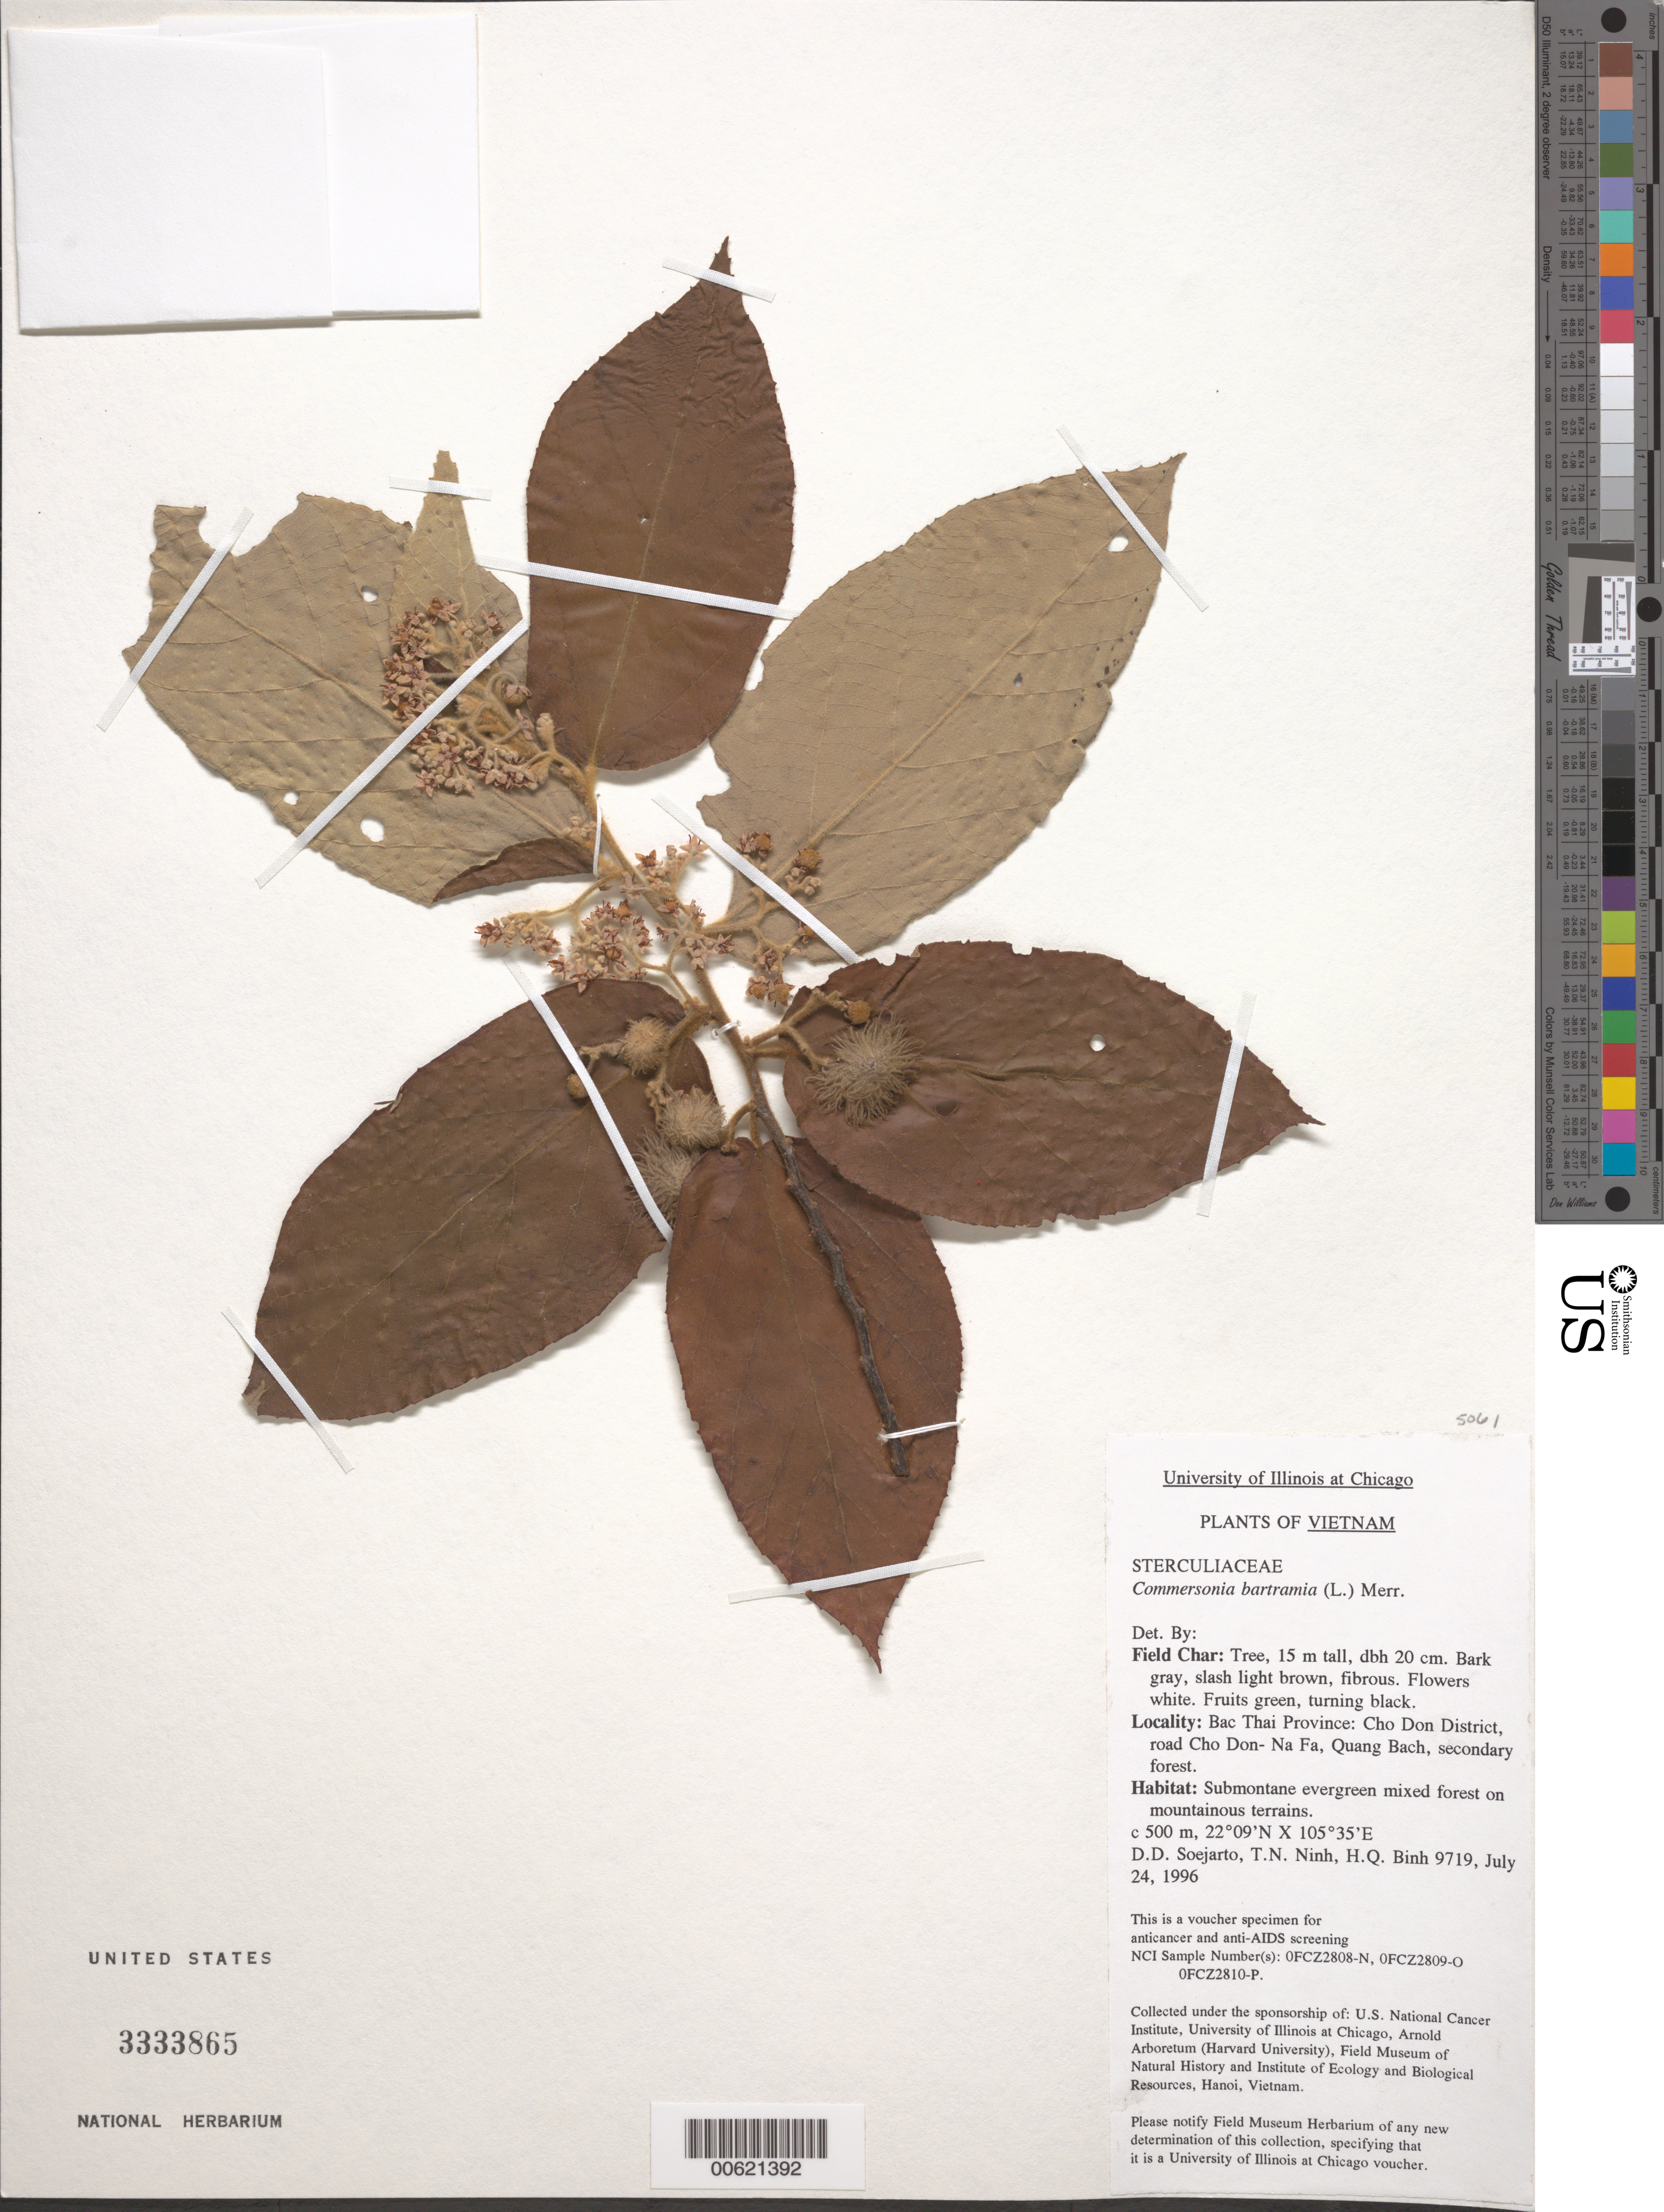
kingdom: Plantae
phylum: Tracheophyta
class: Magnoliopsida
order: Malvales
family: Malvaceae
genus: Commersonia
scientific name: Commersonia bartramia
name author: (L.) Merr.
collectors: T. N. Ninh & H. Q. Binh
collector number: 9719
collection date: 1996-07-24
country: Vietnam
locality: Bac Thai Province: Cho Don District, road Cho Don- Na Fa, Quang Bach, secondary forest.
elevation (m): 500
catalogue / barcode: US 3333865